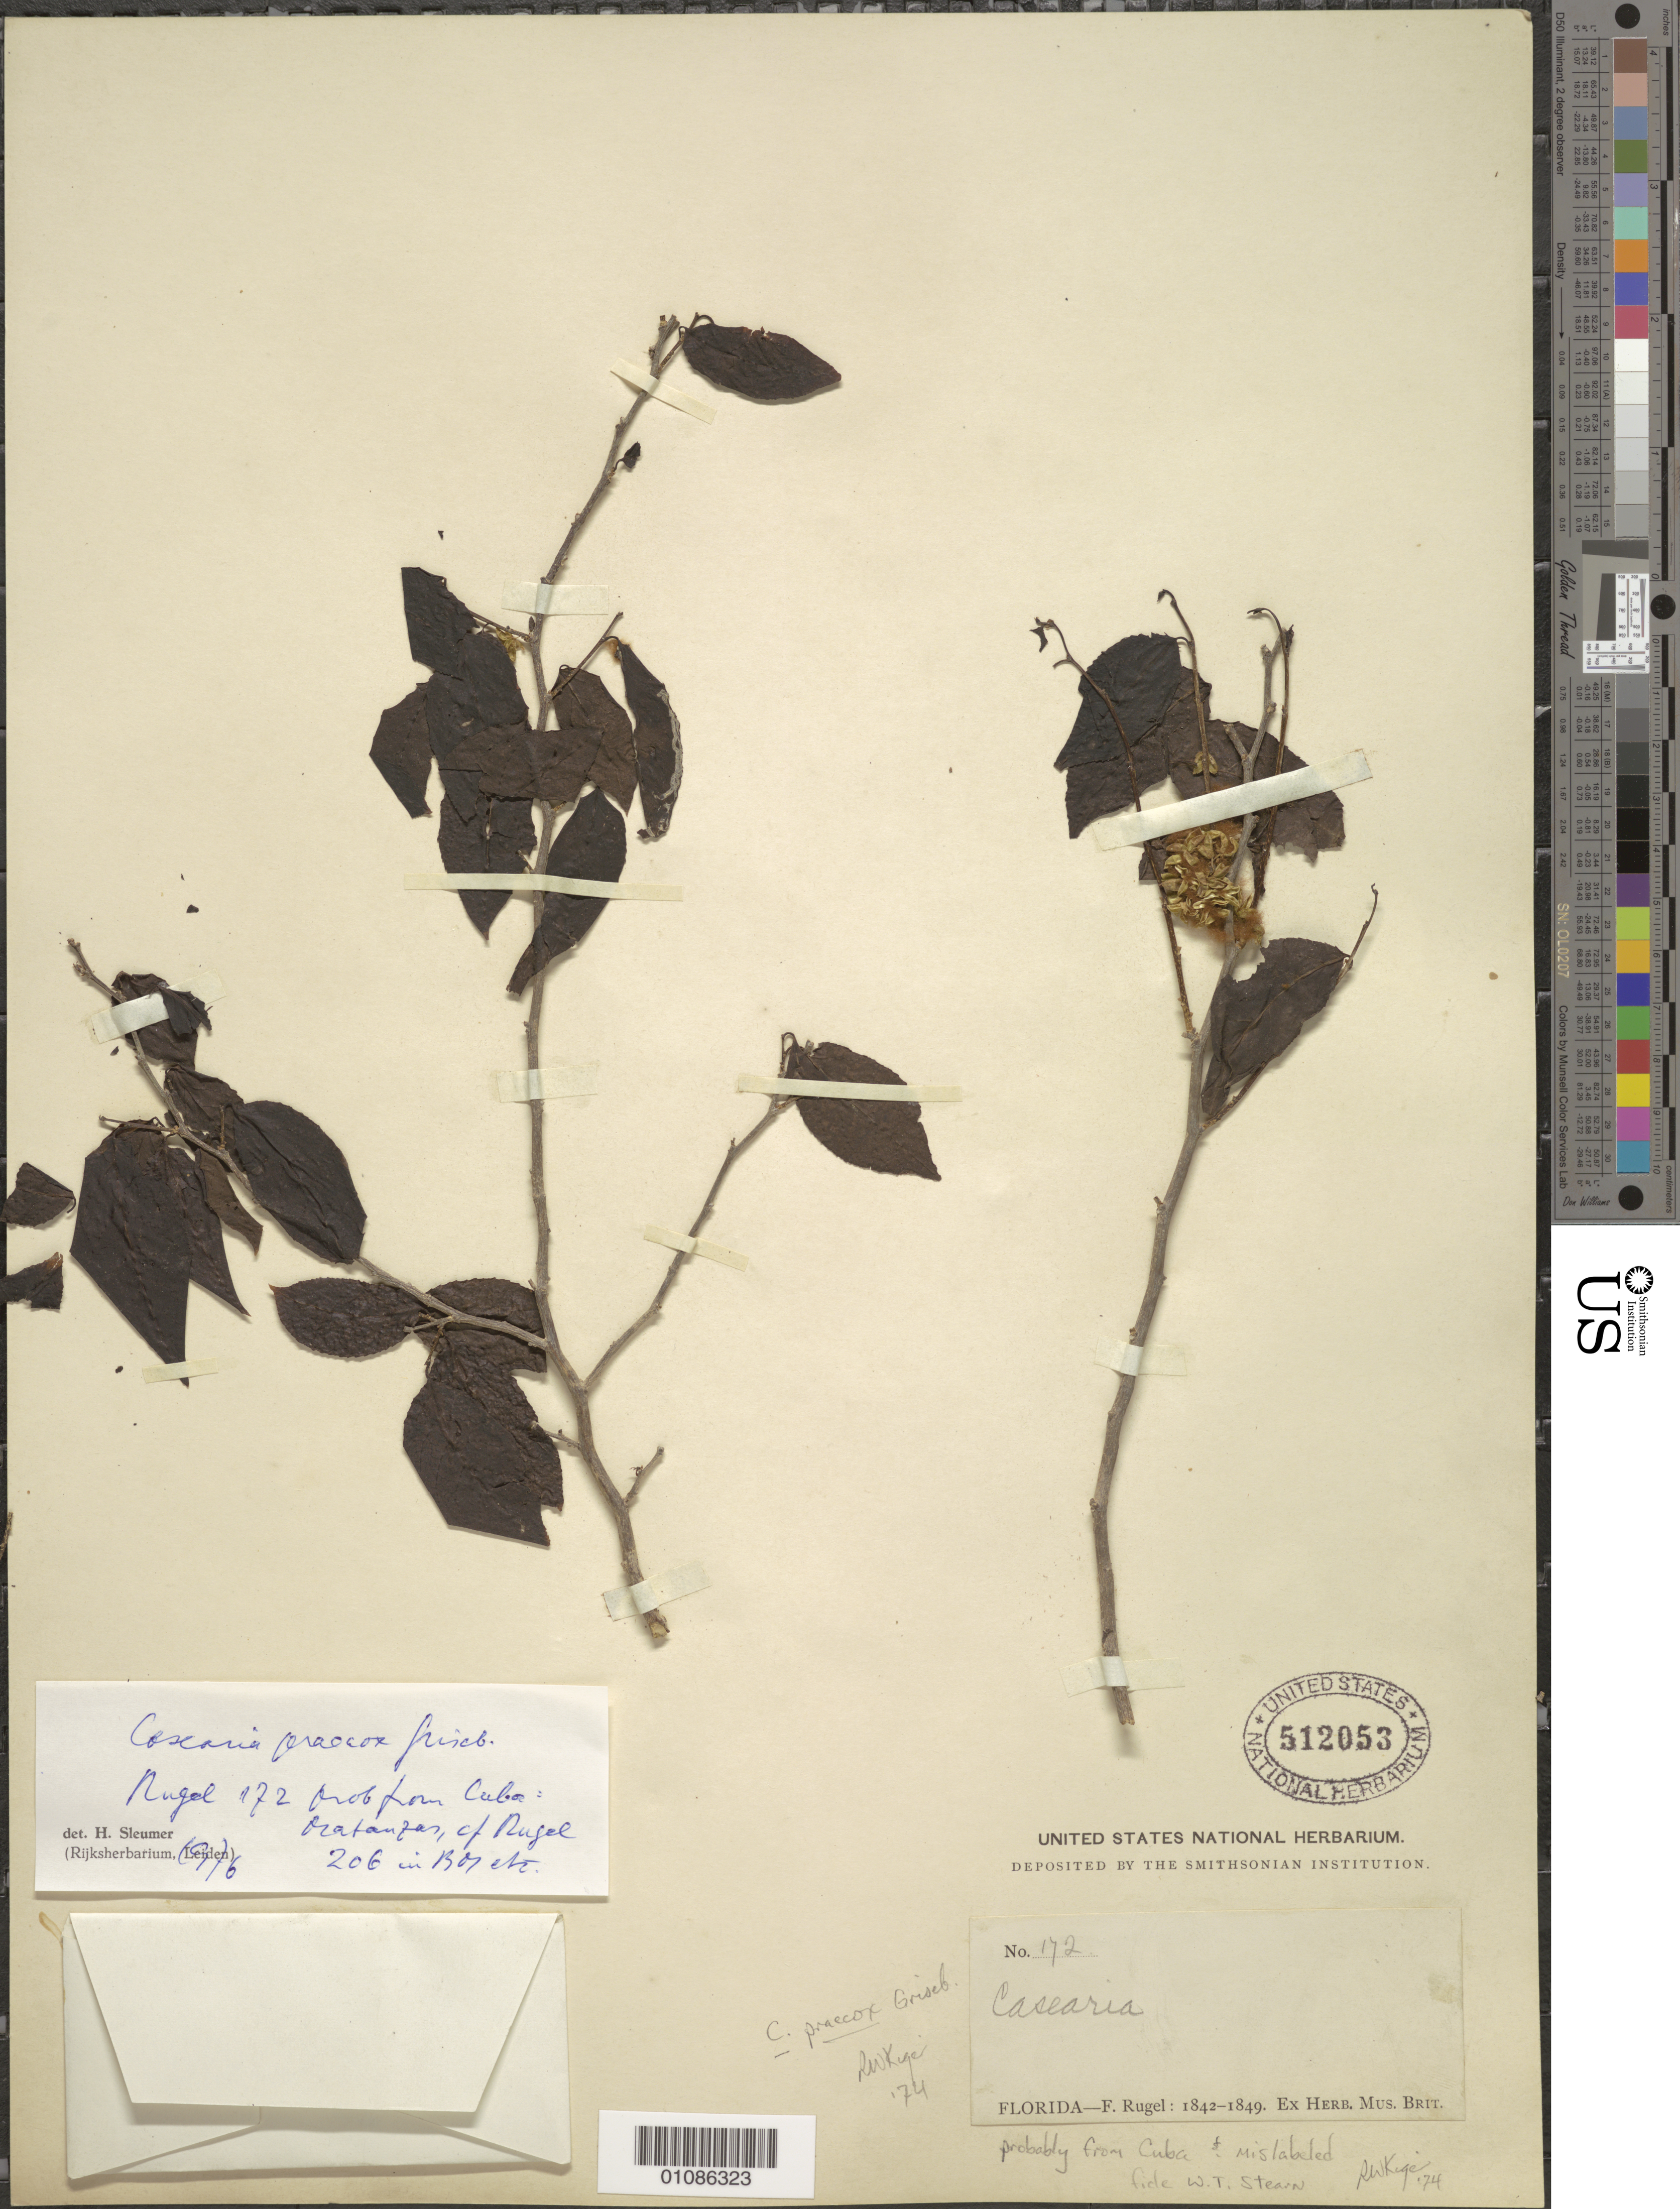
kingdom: Plantae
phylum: Tracheophyta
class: Magnoliopsida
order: Malpighiales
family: Salicaceae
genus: Casearia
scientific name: Casearia praecox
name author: Griseb.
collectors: F. Rugel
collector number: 172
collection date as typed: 1842 to 1849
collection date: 1842/1849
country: Cuba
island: Cuba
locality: Florida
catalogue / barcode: US 512053